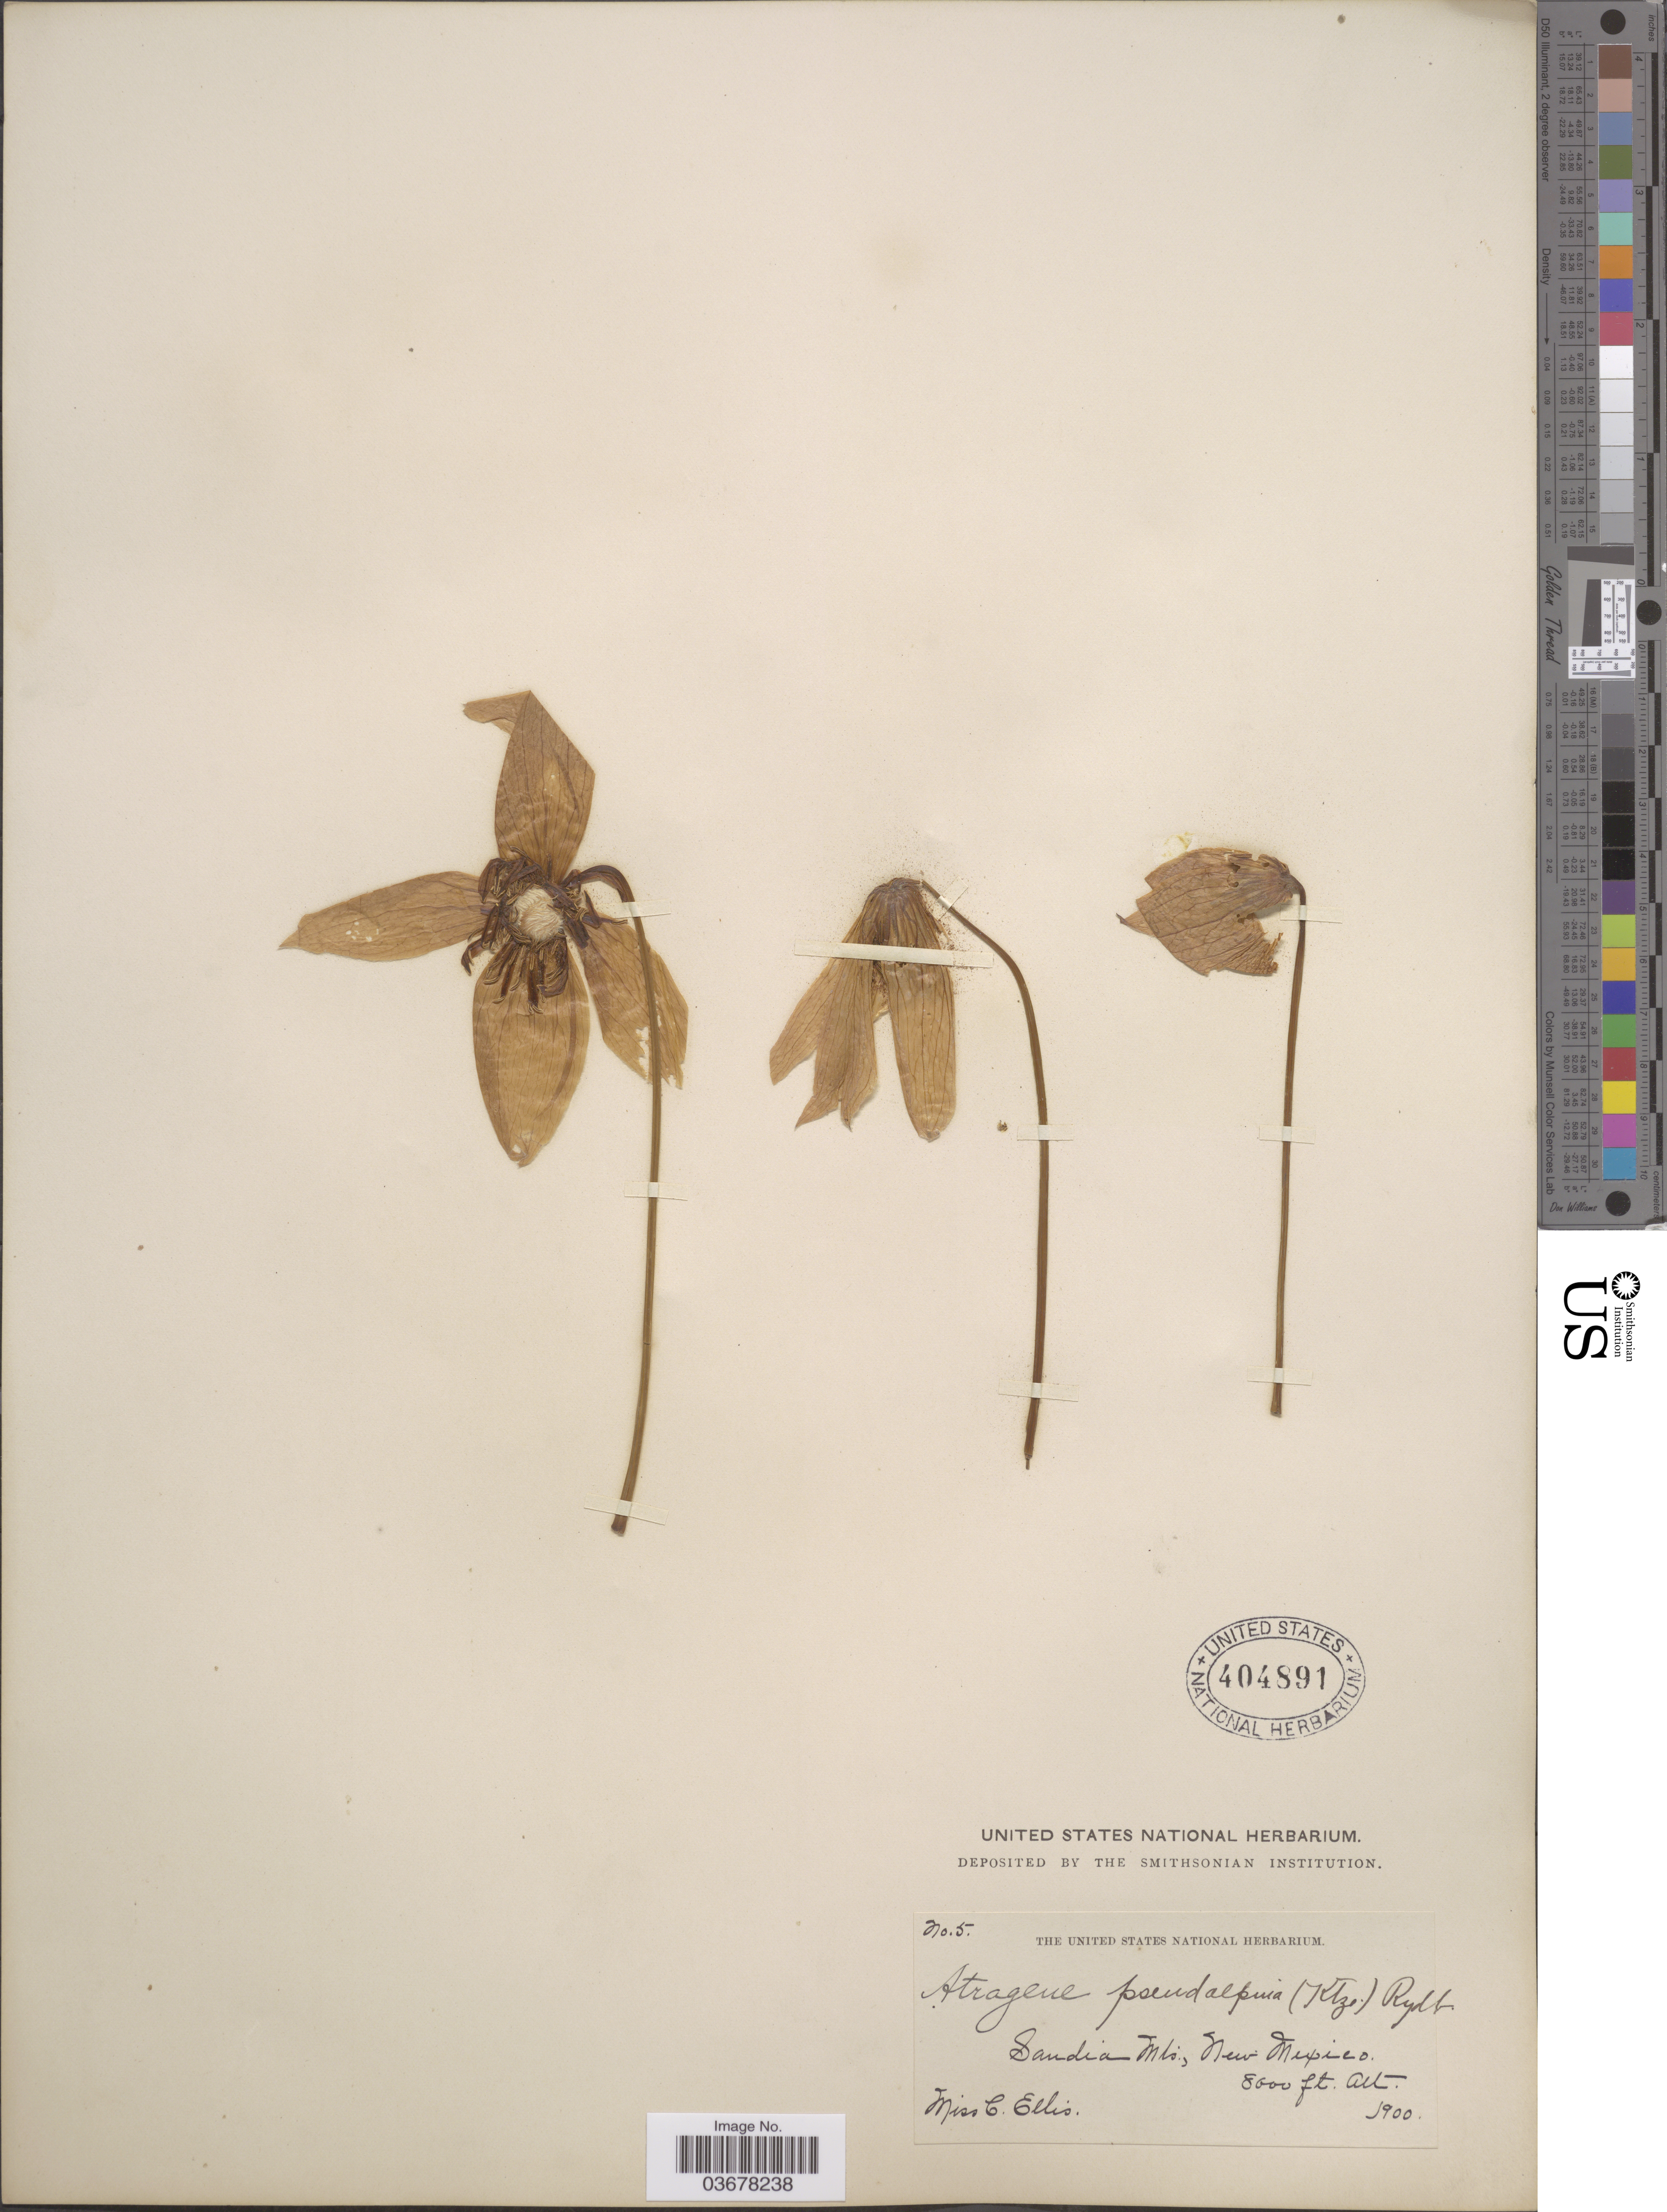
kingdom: Plantae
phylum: Tracheophyta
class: Magnoliopsida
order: Ranunculales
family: Ranunculaceae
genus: Clematis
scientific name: Clematis columbiana var. columbiana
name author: (Nutt.) Torr. & A. Gray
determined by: Strong, M. T., (US), Smithsonian Institution - National Museum of Natural History (UNITED STATES)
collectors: C. C. Ellis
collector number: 5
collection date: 1900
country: United States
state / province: New Mexico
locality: Sandia Mts.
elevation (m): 2621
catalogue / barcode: US 404891